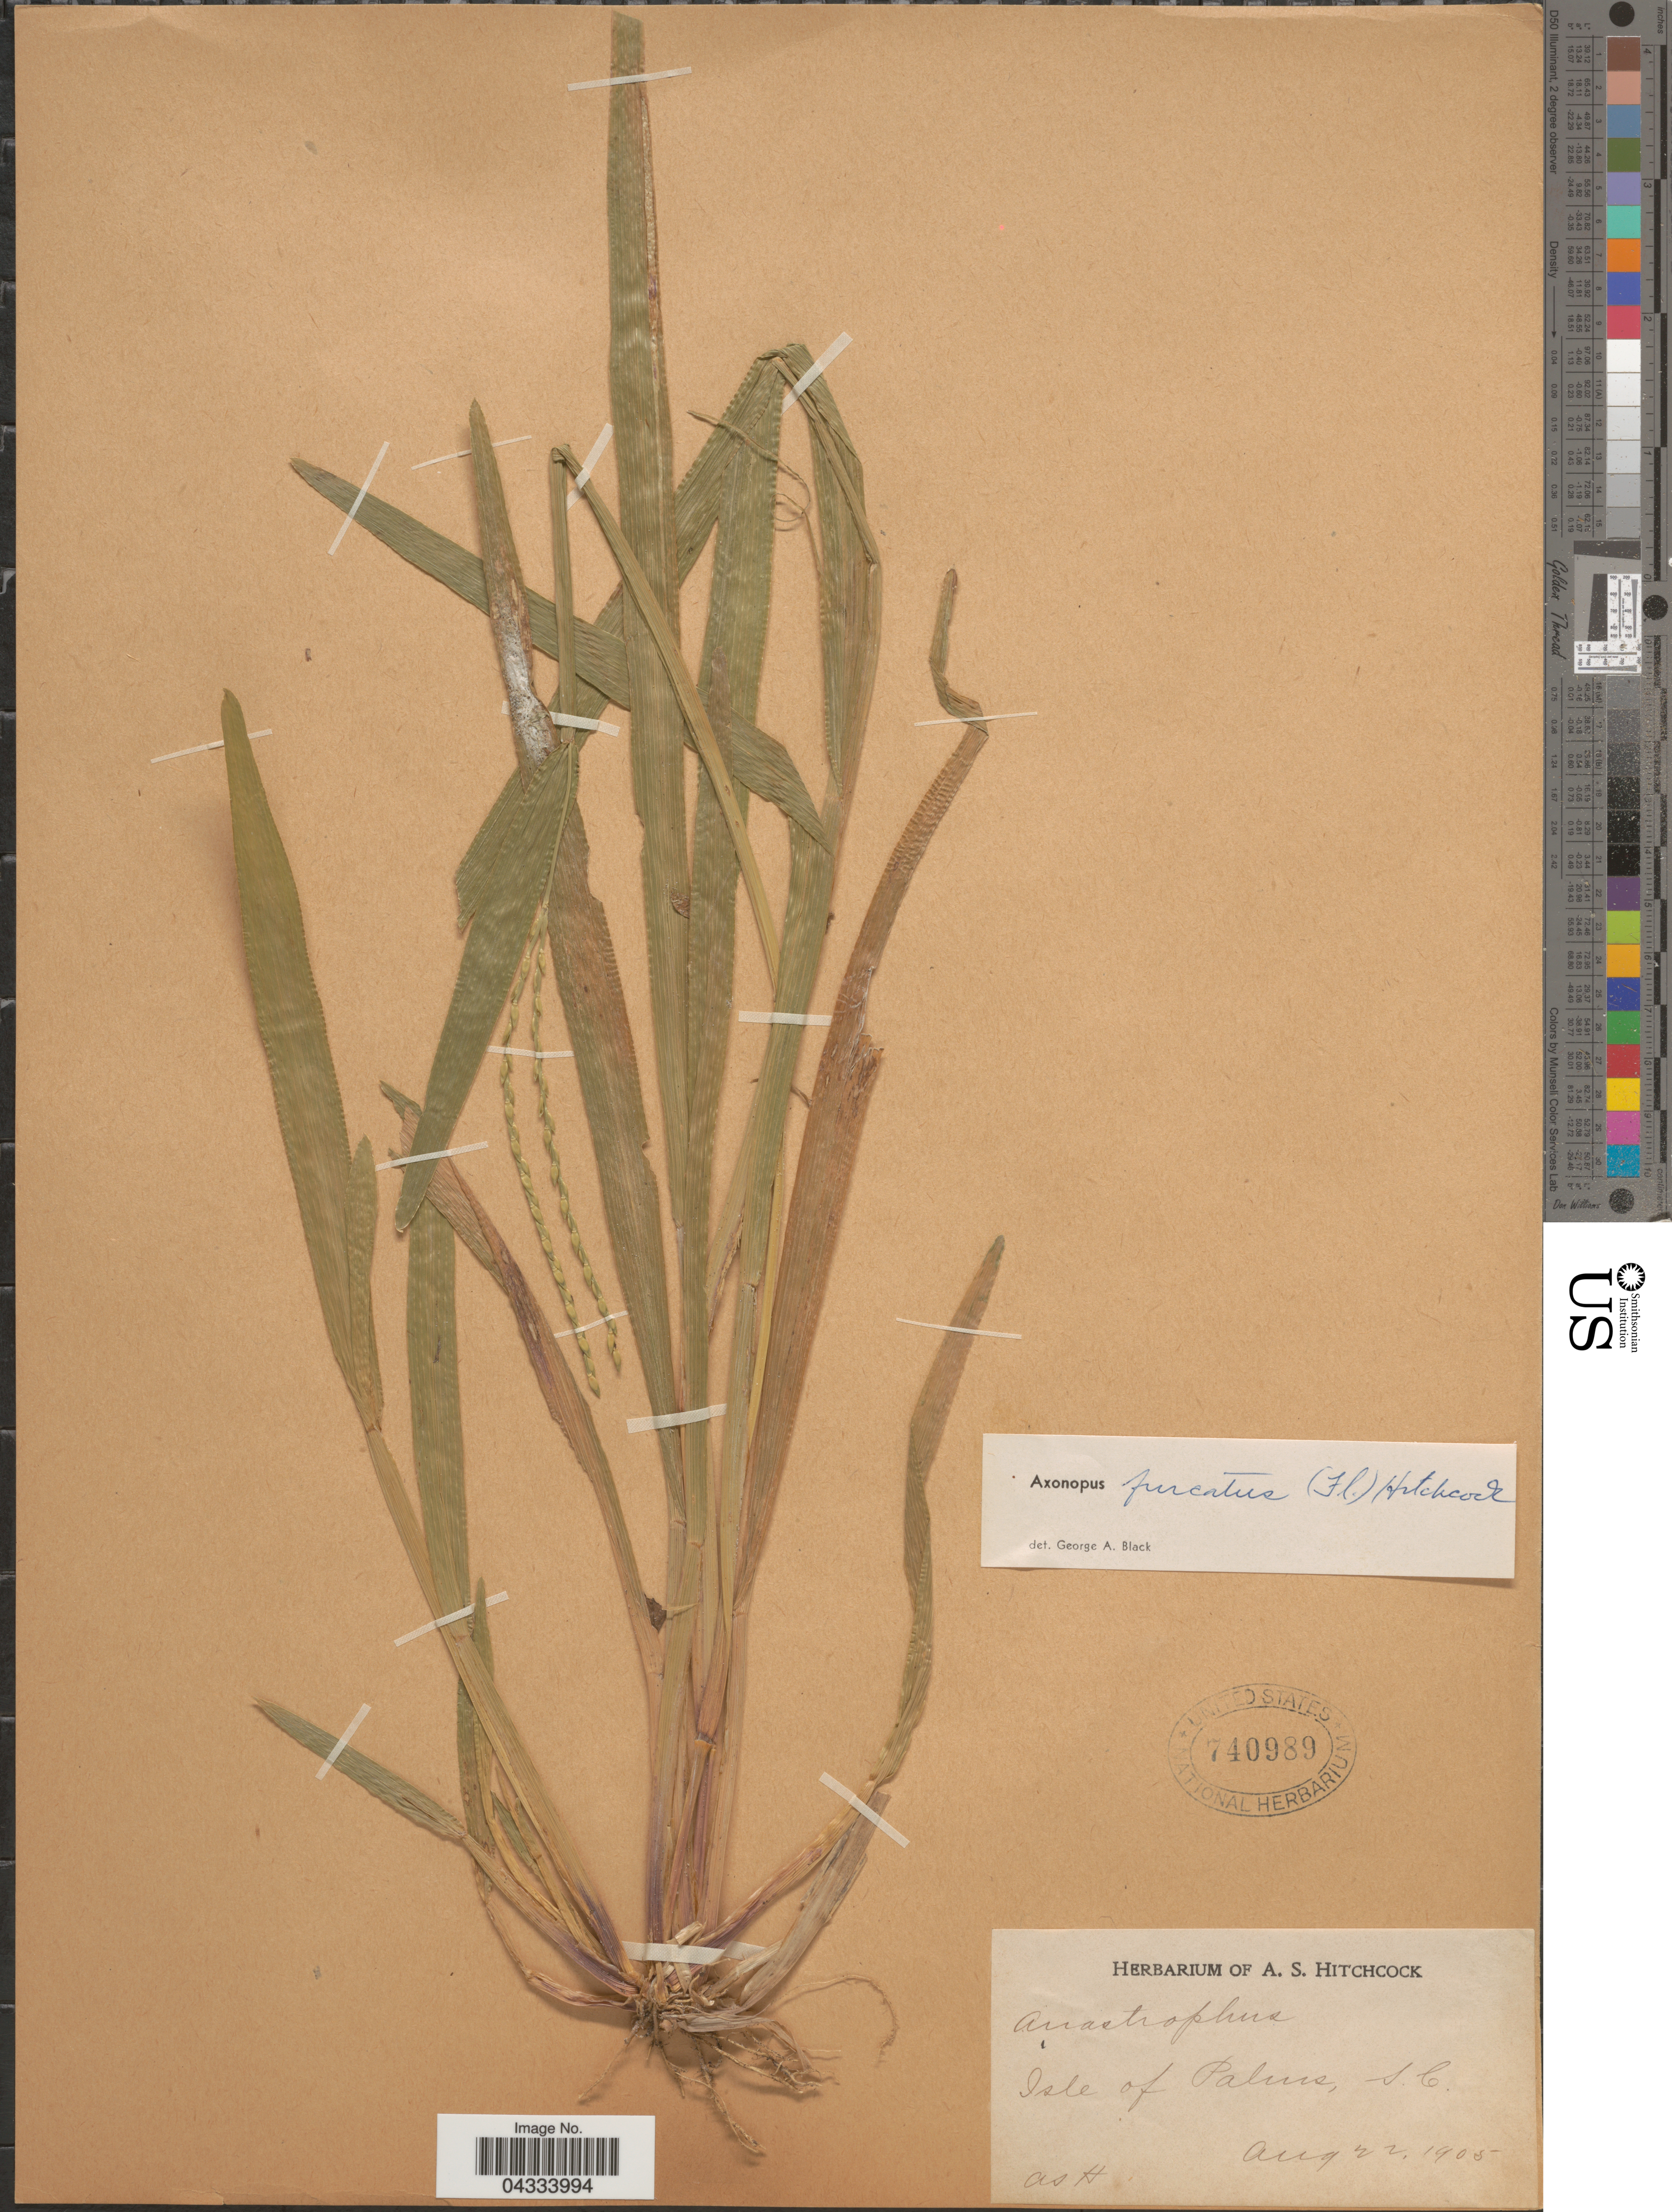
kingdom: Plantae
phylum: Tracheophyta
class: Liliopsida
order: Poales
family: Poaceae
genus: Axonopus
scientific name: Axonopus furcatus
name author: (Flüggé) Hitchc.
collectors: A. S. Hitchcock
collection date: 1905-08-22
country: United States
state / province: South Carolina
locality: Isle of Palms.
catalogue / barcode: US 740989